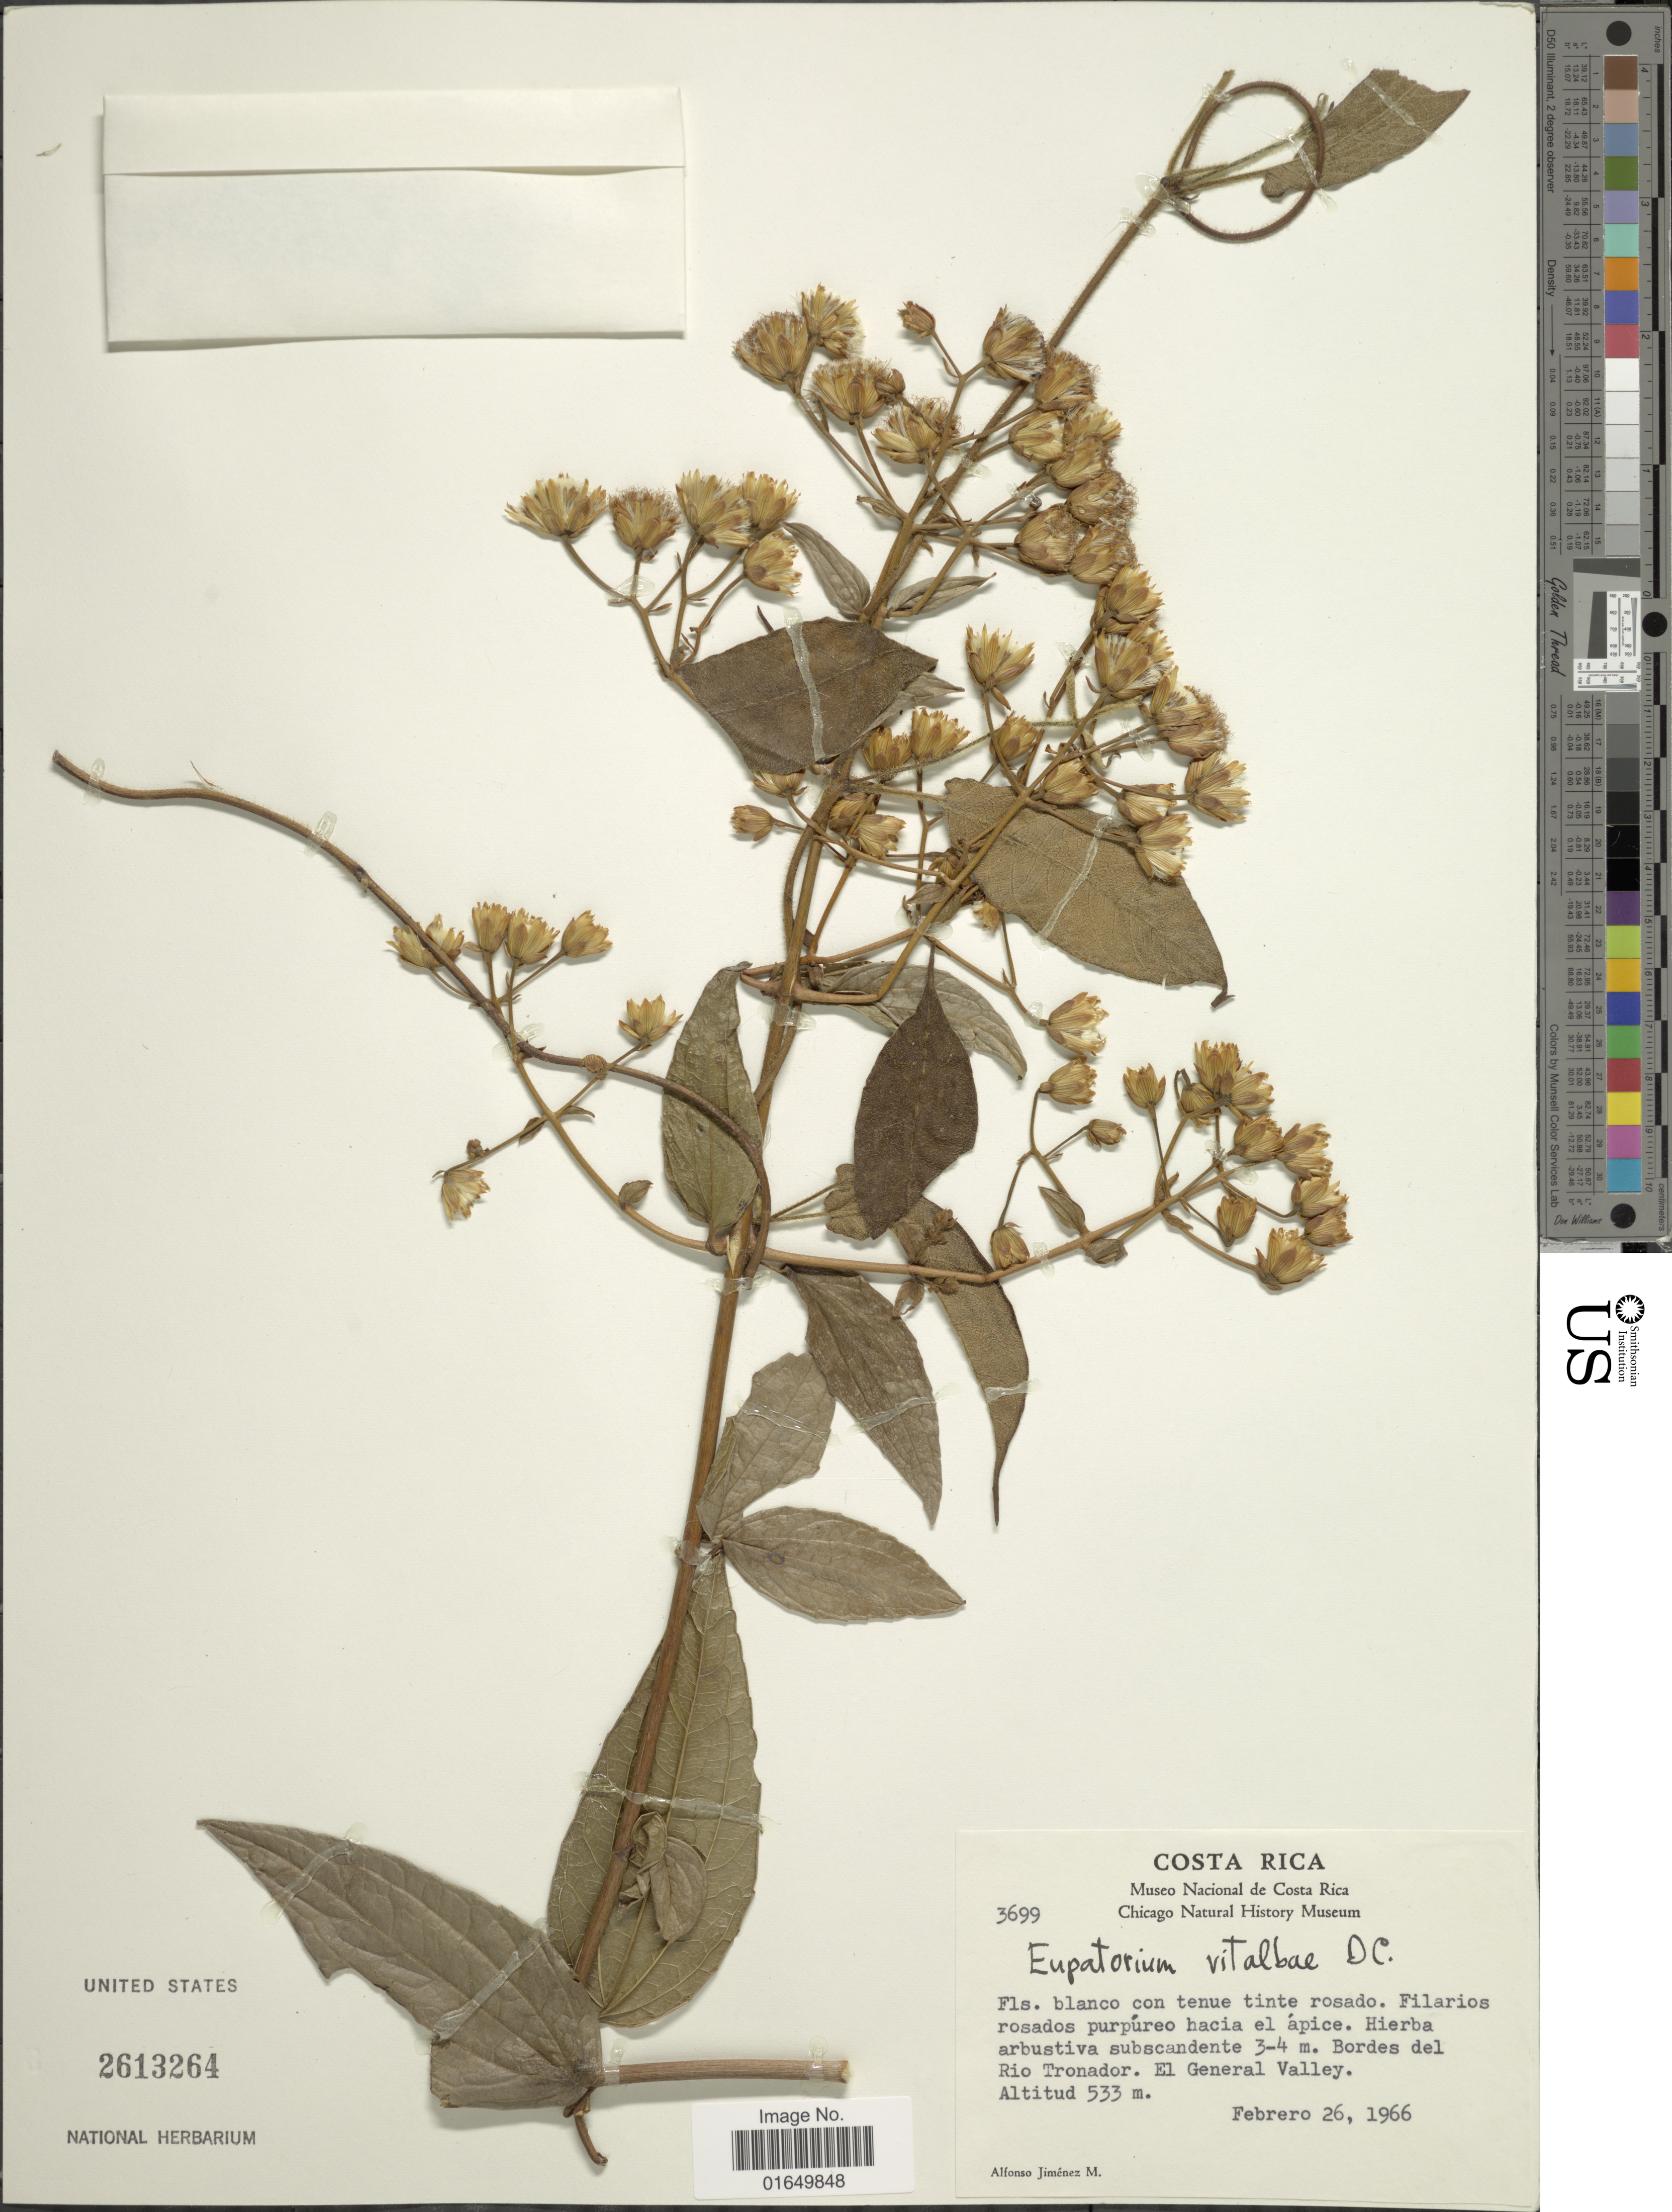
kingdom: Plantae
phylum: Tracheophyta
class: Magnoliopsida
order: Asterales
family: Asteraceae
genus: Heterocondylus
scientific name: Heterocondylus vitalbae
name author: (DC.) R.M. King & H. Rob.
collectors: A. Jimenez M.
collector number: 3699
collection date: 1966-02-26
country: Costa Rica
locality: Bordes del Rio Tronador. El General Valley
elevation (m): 533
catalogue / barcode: US 2613264